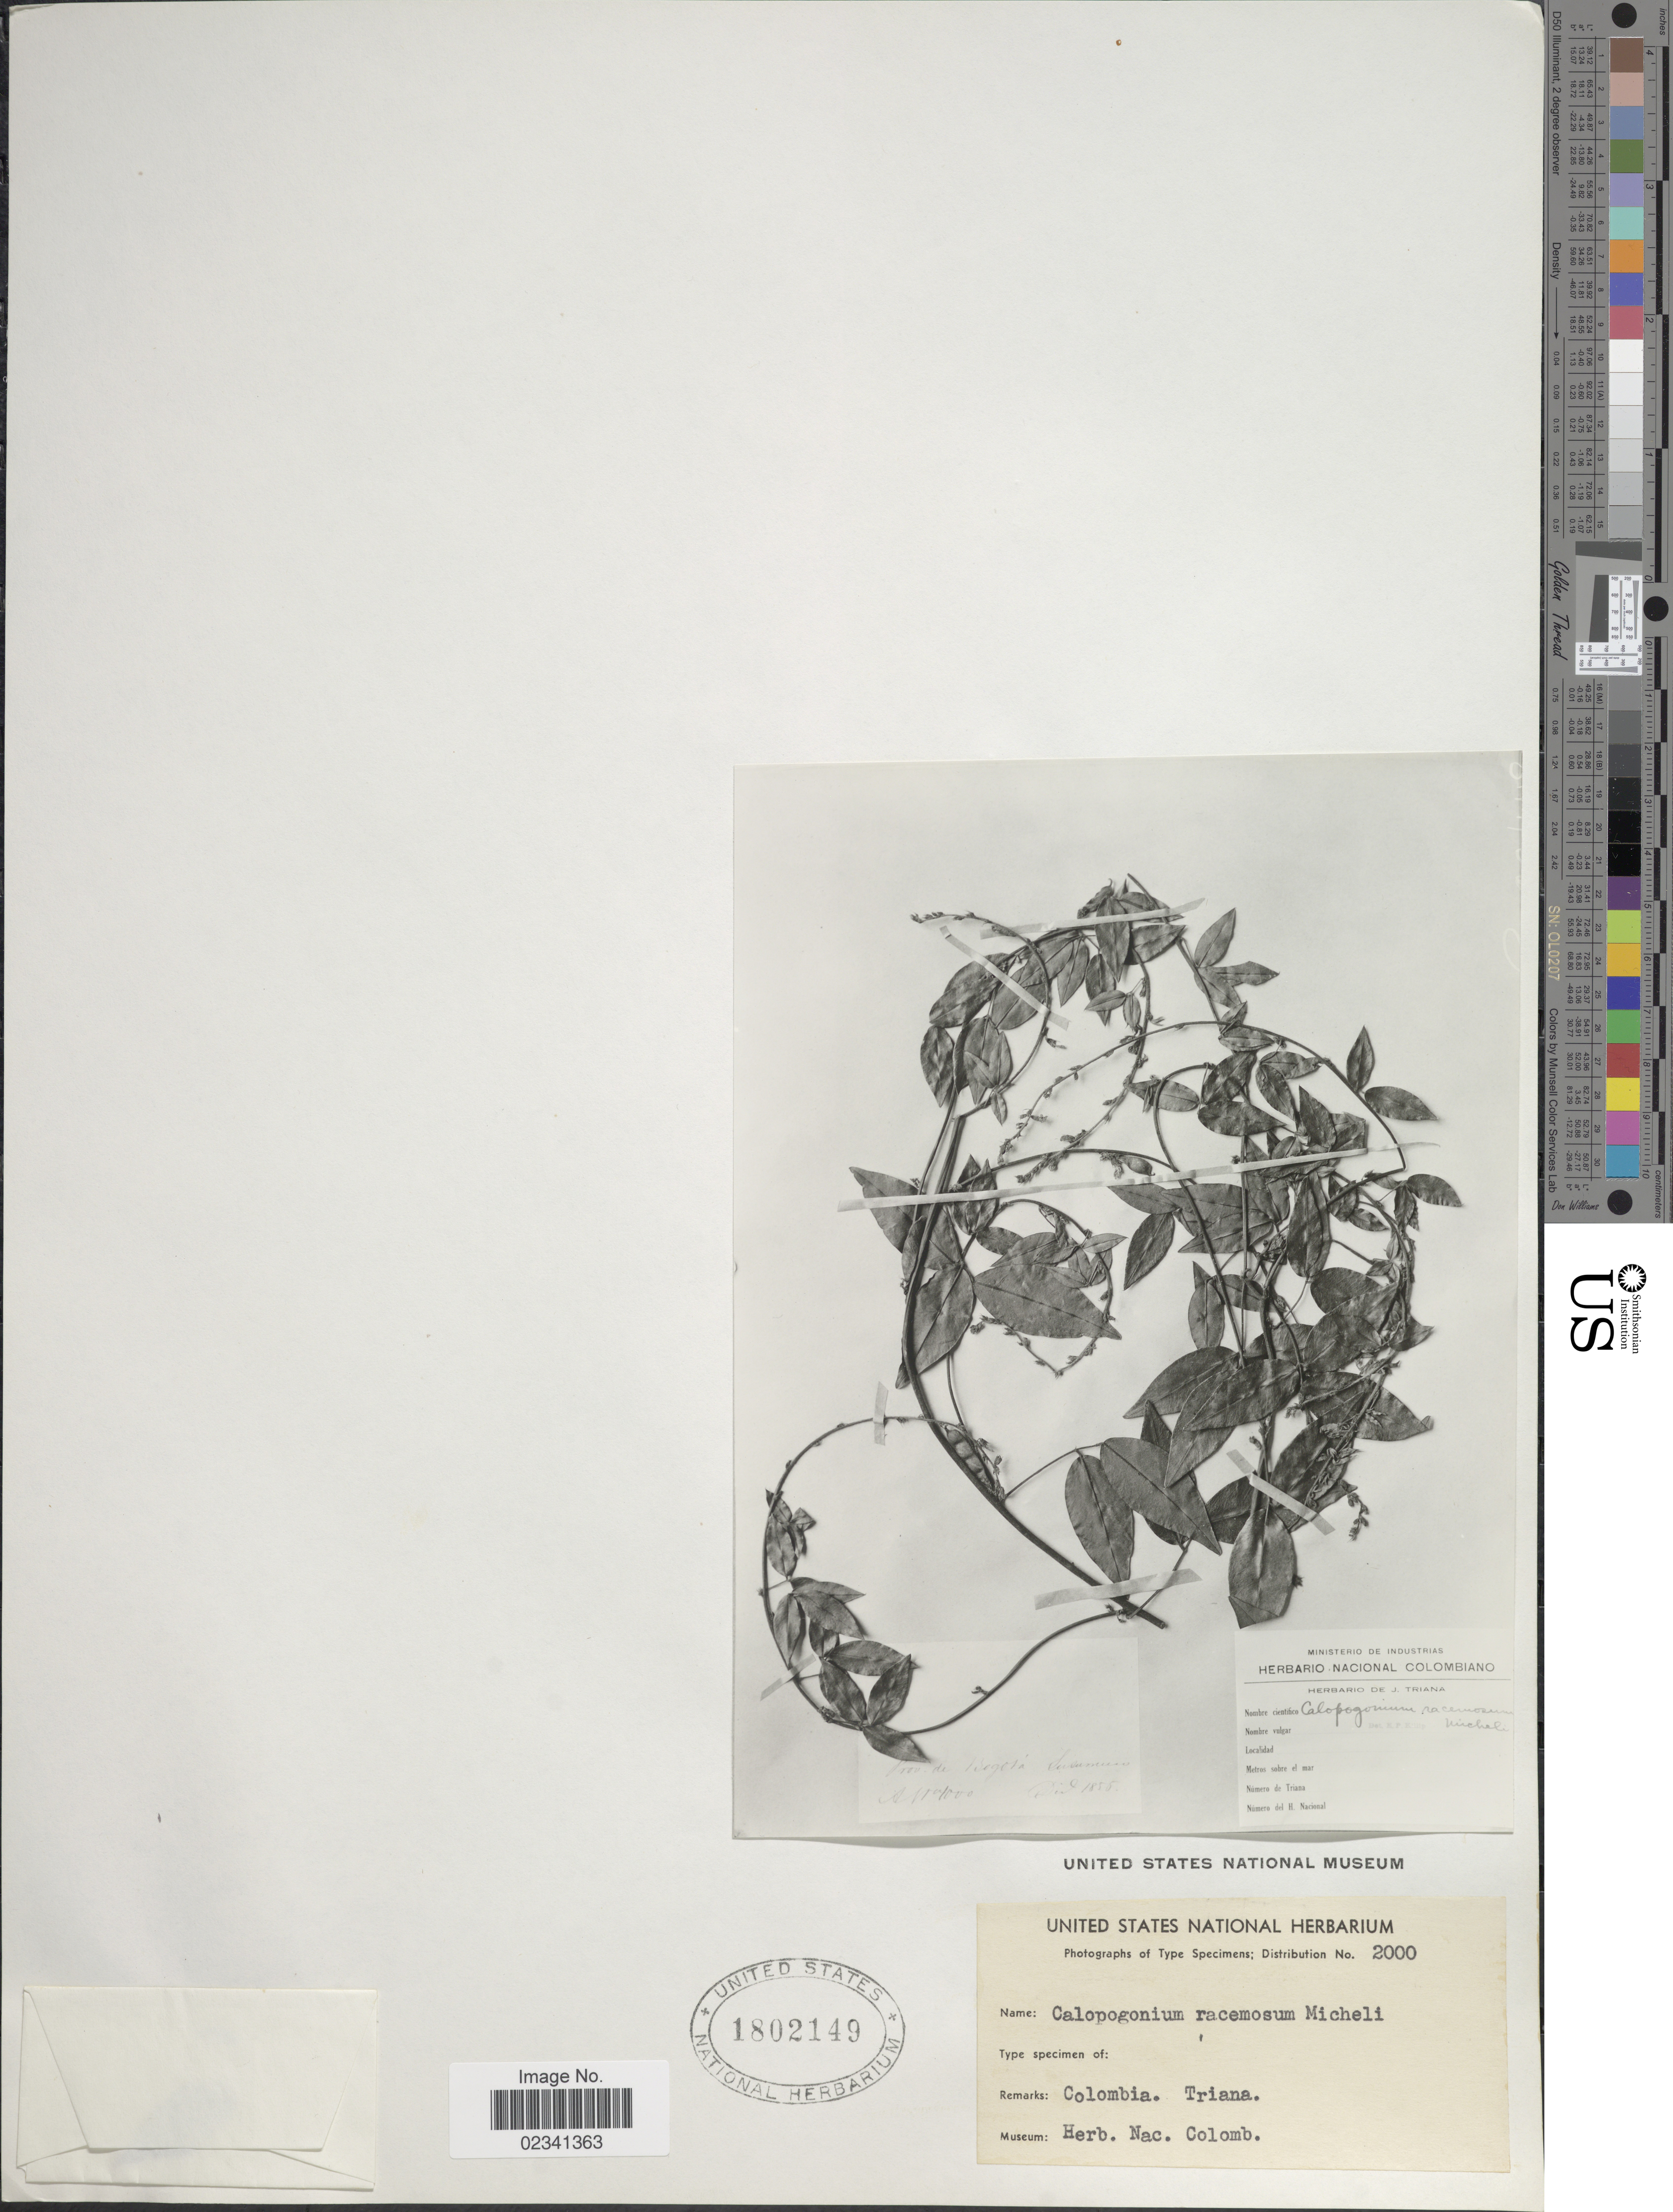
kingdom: Plantae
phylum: Tracheophyta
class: Magnoliopsida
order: Fabales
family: Fabaceae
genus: Calopogonium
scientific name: Calopogonium racemosum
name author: Micheli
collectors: Ex herb. De J. Triana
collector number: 2000?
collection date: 1855-12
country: Colombia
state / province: Bogota D.C.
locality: Triana, Prov. de Bogota, Susumuco.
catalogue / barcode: US 1802149